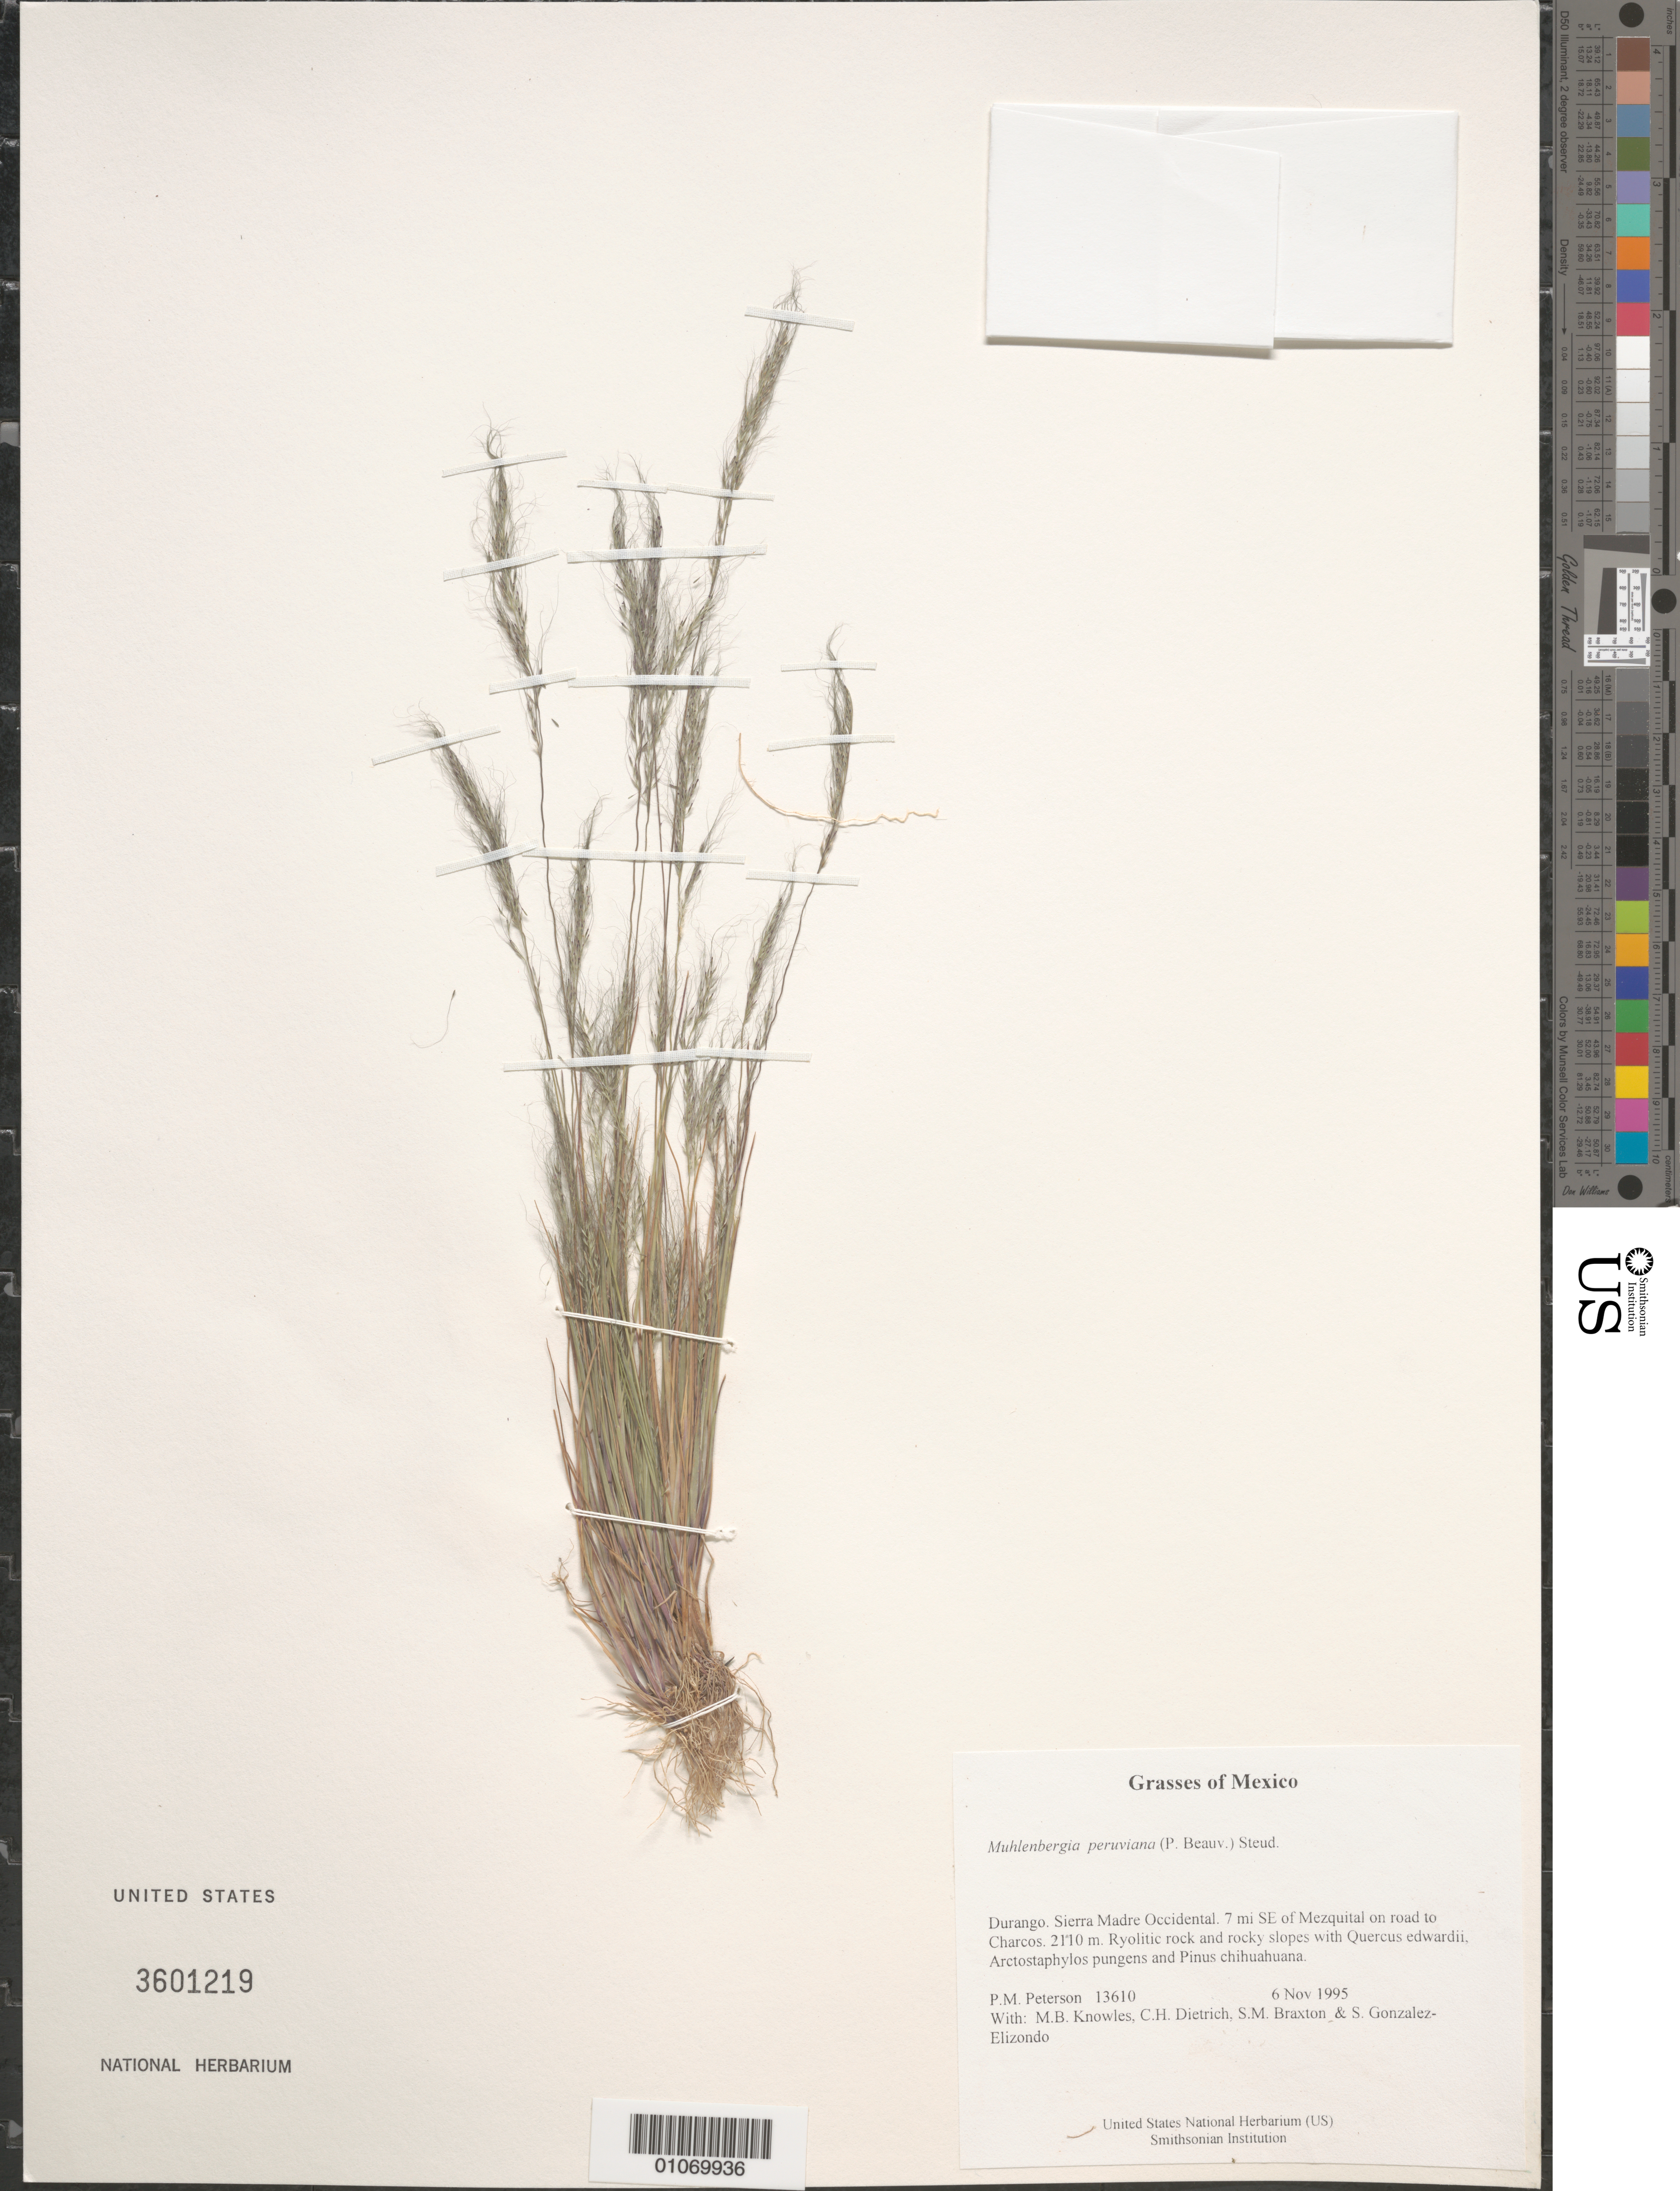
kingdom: Plantae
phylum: Tracheophyta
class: Liliopsida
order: Poales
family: Poaceae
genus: Muhlenbergia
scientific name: Muhlenbergia peruviana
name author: (P. Beauv.) Steud.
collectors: P. M. Peterson, M. B. Knowles, C. Dietrich, S. Braxton & M. S. González-Elizondo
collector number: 13610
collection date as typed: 06 Nov 1995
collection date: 1995-11-06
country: Mexico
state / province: Durango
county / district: Sierra Madre Occidental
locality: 7 mi SE of Mezquital on road to Charcos.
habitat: Ryolitic rock and rocky slopes with Quercus edwardii, Arctostaphylos pungens and Pinus chihuahuana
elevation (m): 2110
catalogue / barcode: US 3601219